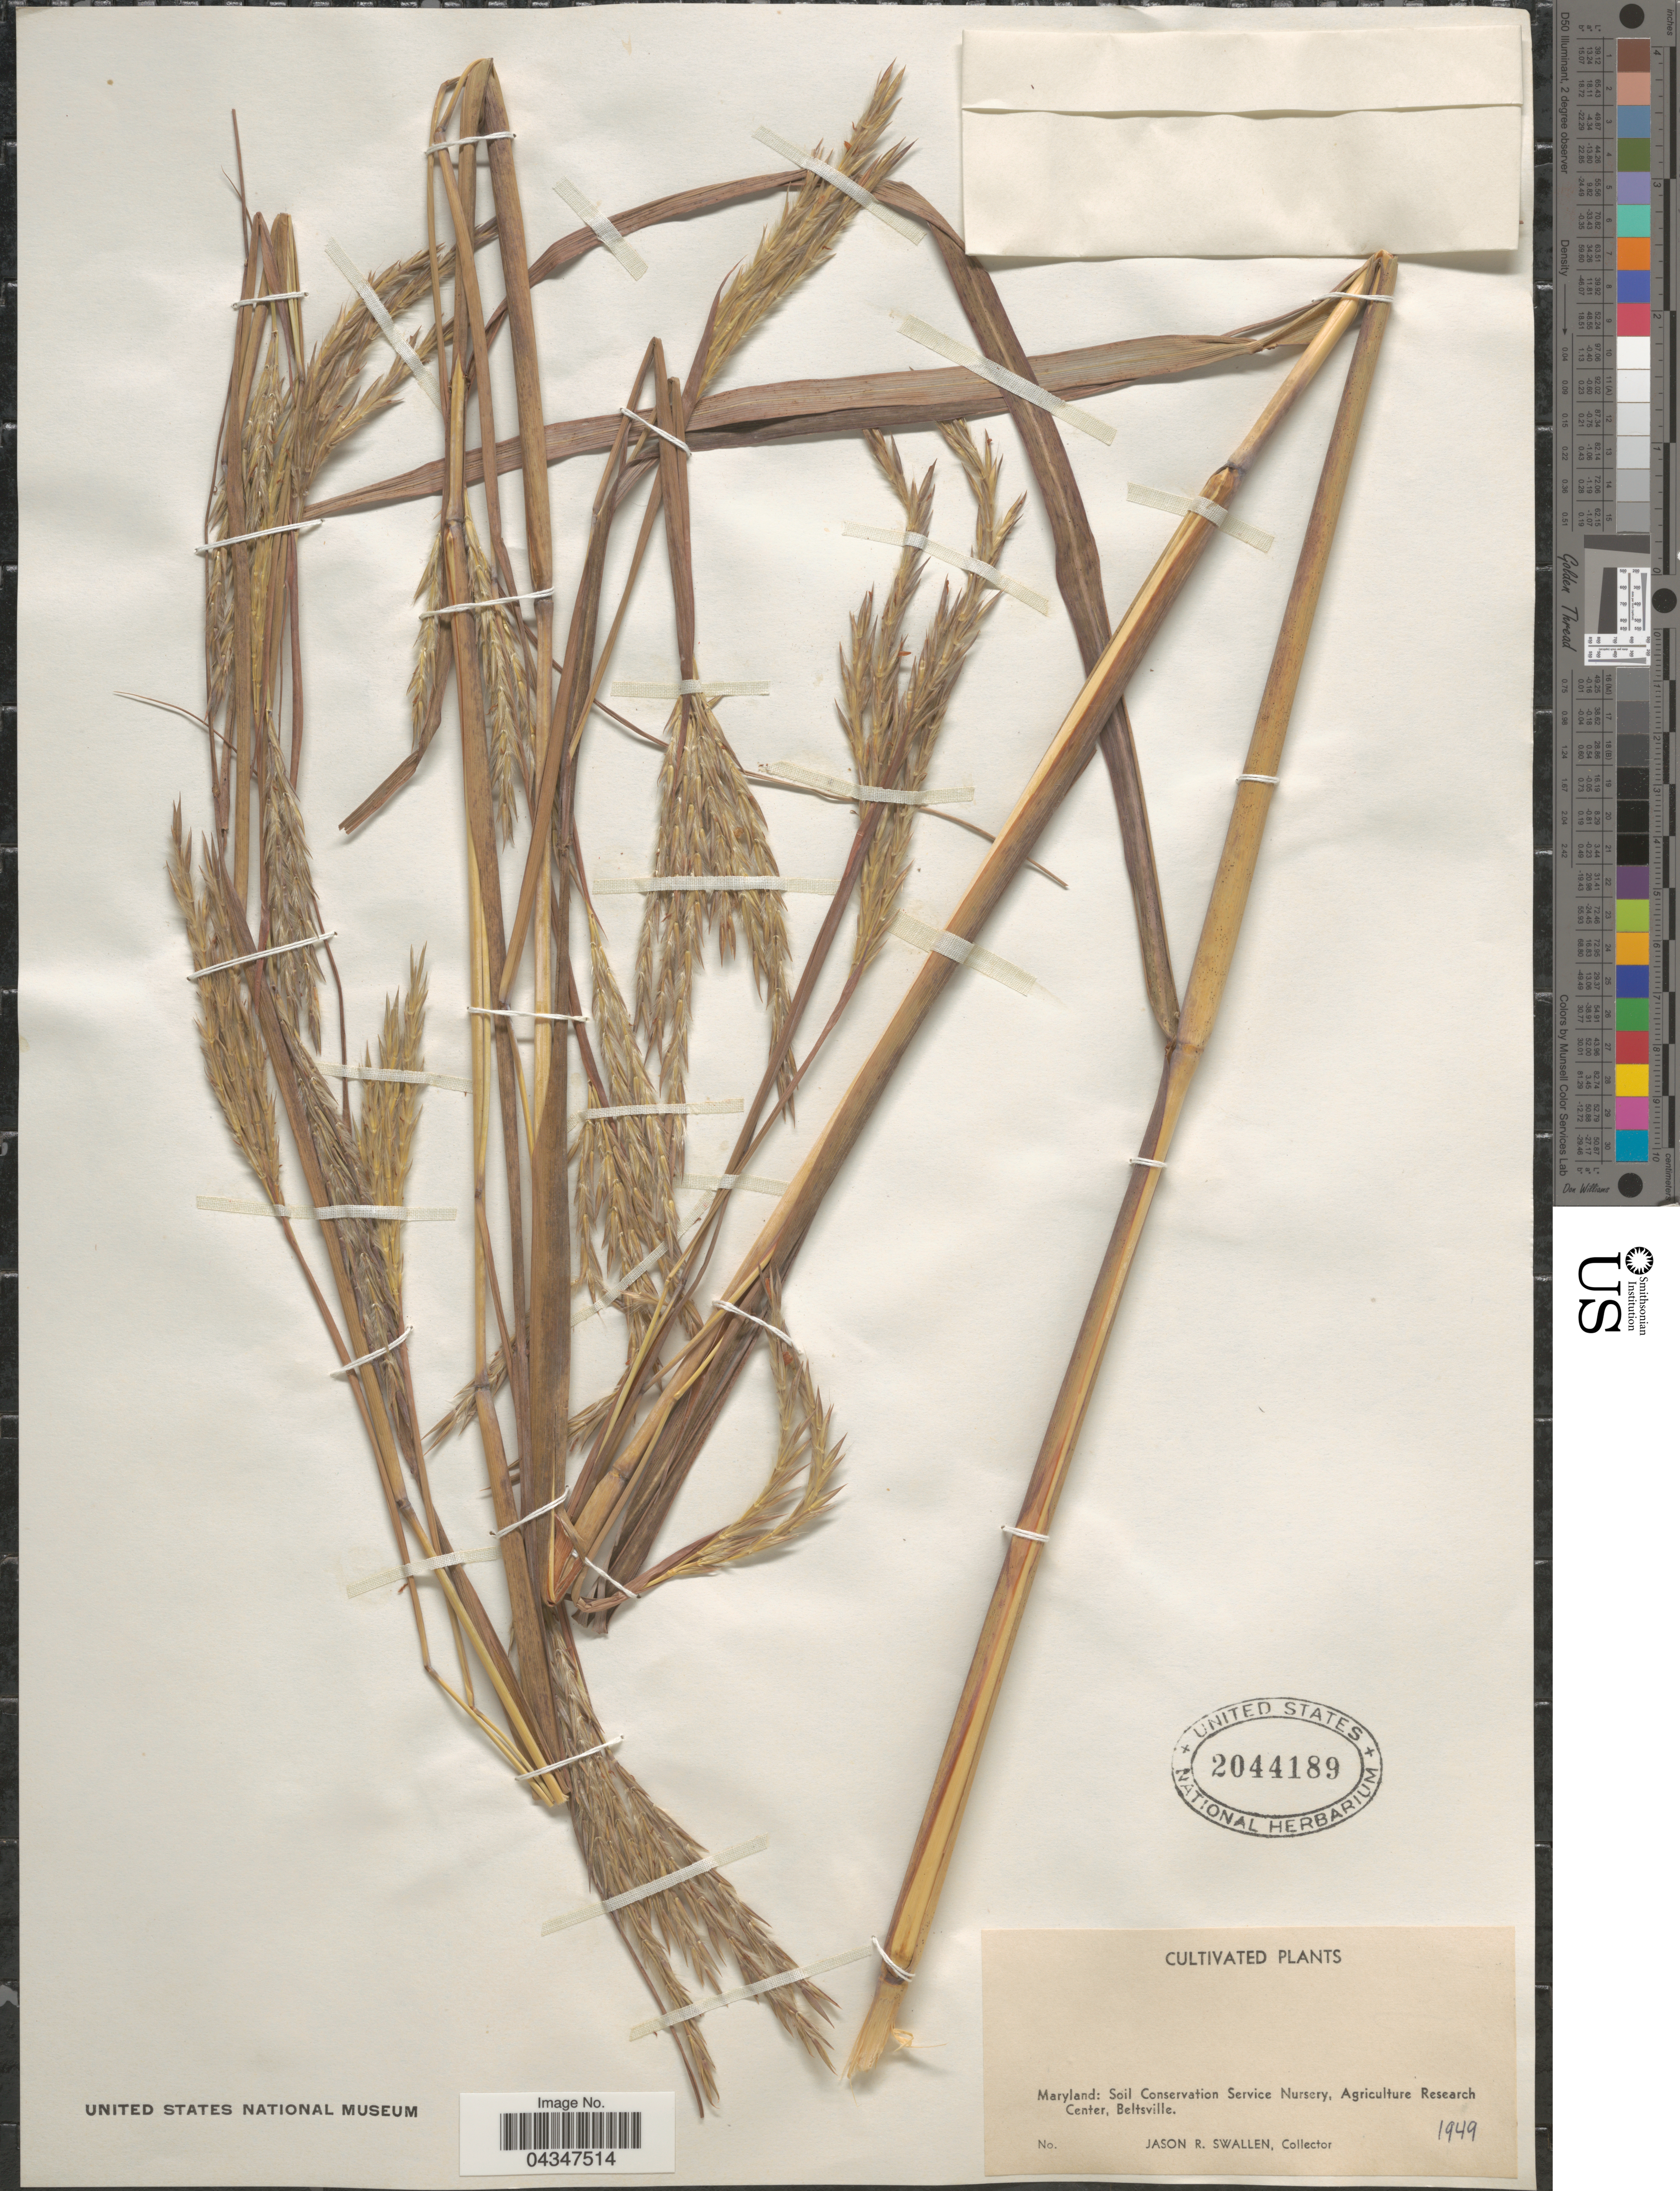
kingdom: Plantae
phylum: Tracheophyta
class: Liliopsida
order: Poales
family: Poaceae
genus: Andropogon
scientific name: Andropogon sp.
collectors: J. R. Swallen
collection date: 1949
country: United States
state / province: Maryland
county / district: Prince George's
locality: Soil Conservation Service Nursery, Agriculture Research Center, Beltsville.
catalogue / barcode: US 2044189